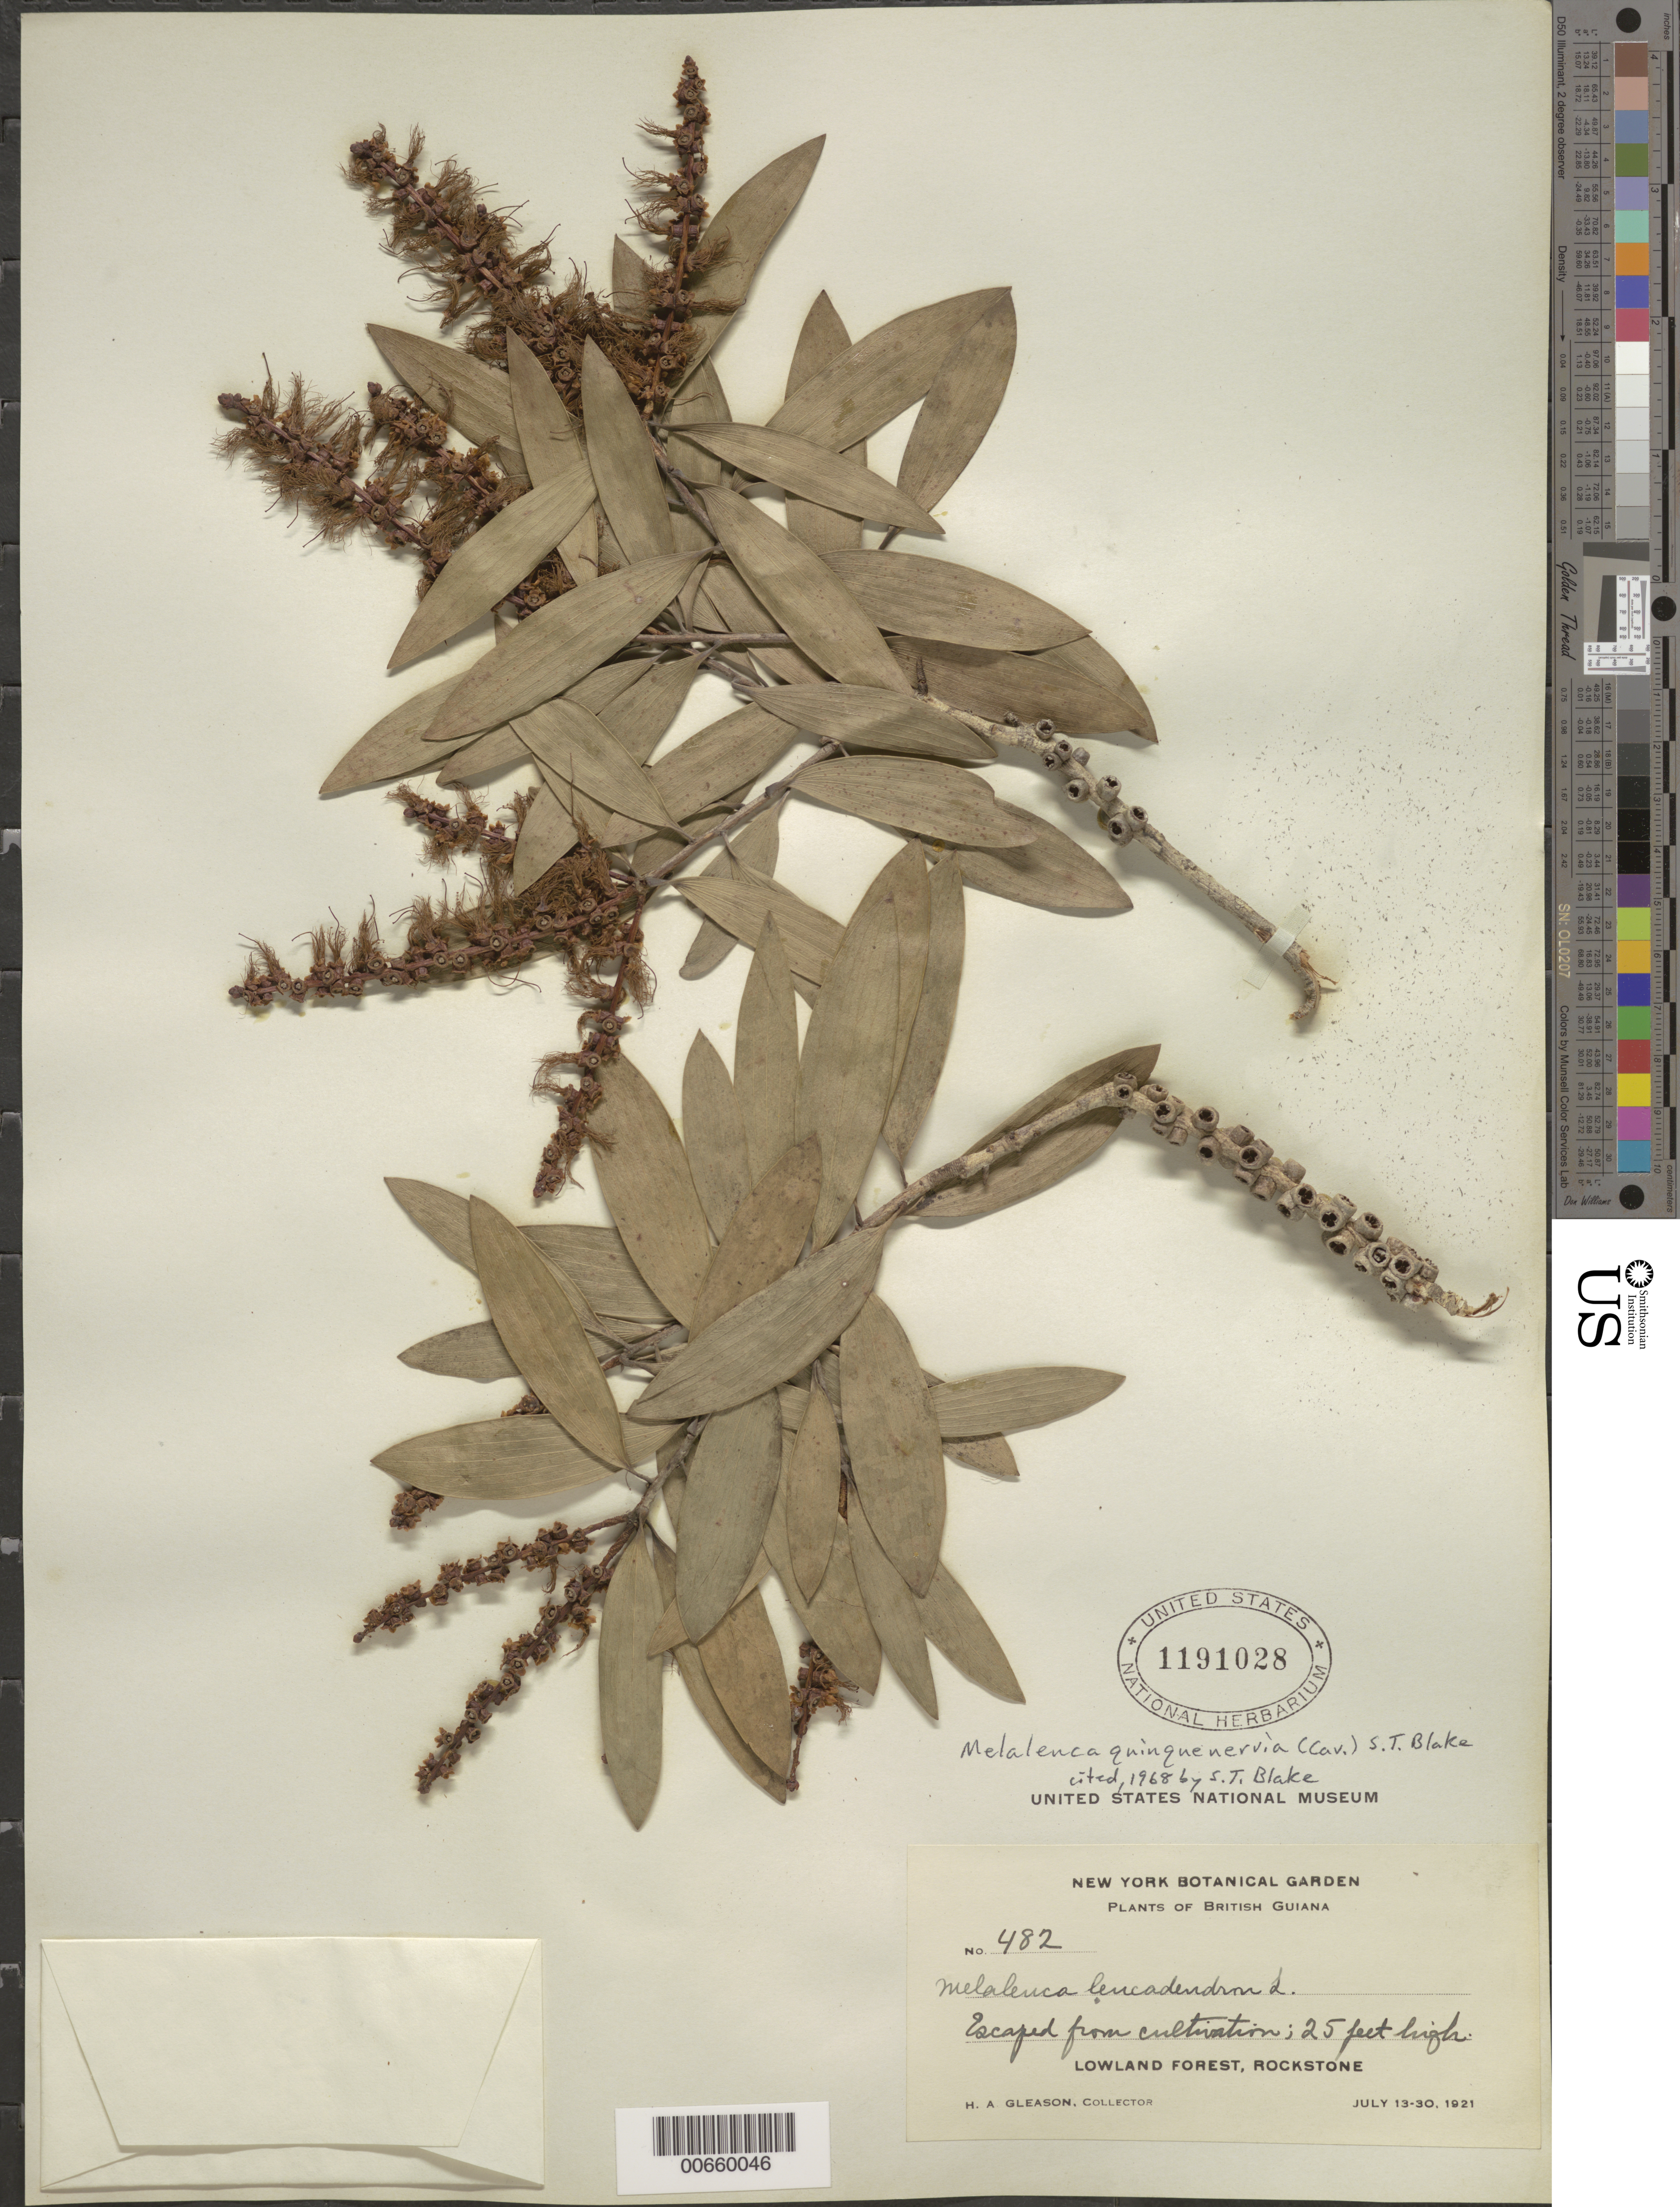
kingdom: Plantae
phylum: Tracheophyta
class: Magnoliopsida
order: Myrtales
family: Myrtaceae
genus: Melaleuca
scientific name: Melaleuca leucadendra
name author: (L.) L.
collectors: H. A. Gleason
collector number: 482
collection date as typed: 13-Jul-21 to 30-Jul-21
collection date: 1921-07-13/1921-07-30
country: Guyana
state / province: U. Demerara-Berbice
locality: Rockstone, in and about the village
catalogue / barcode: US 1191028